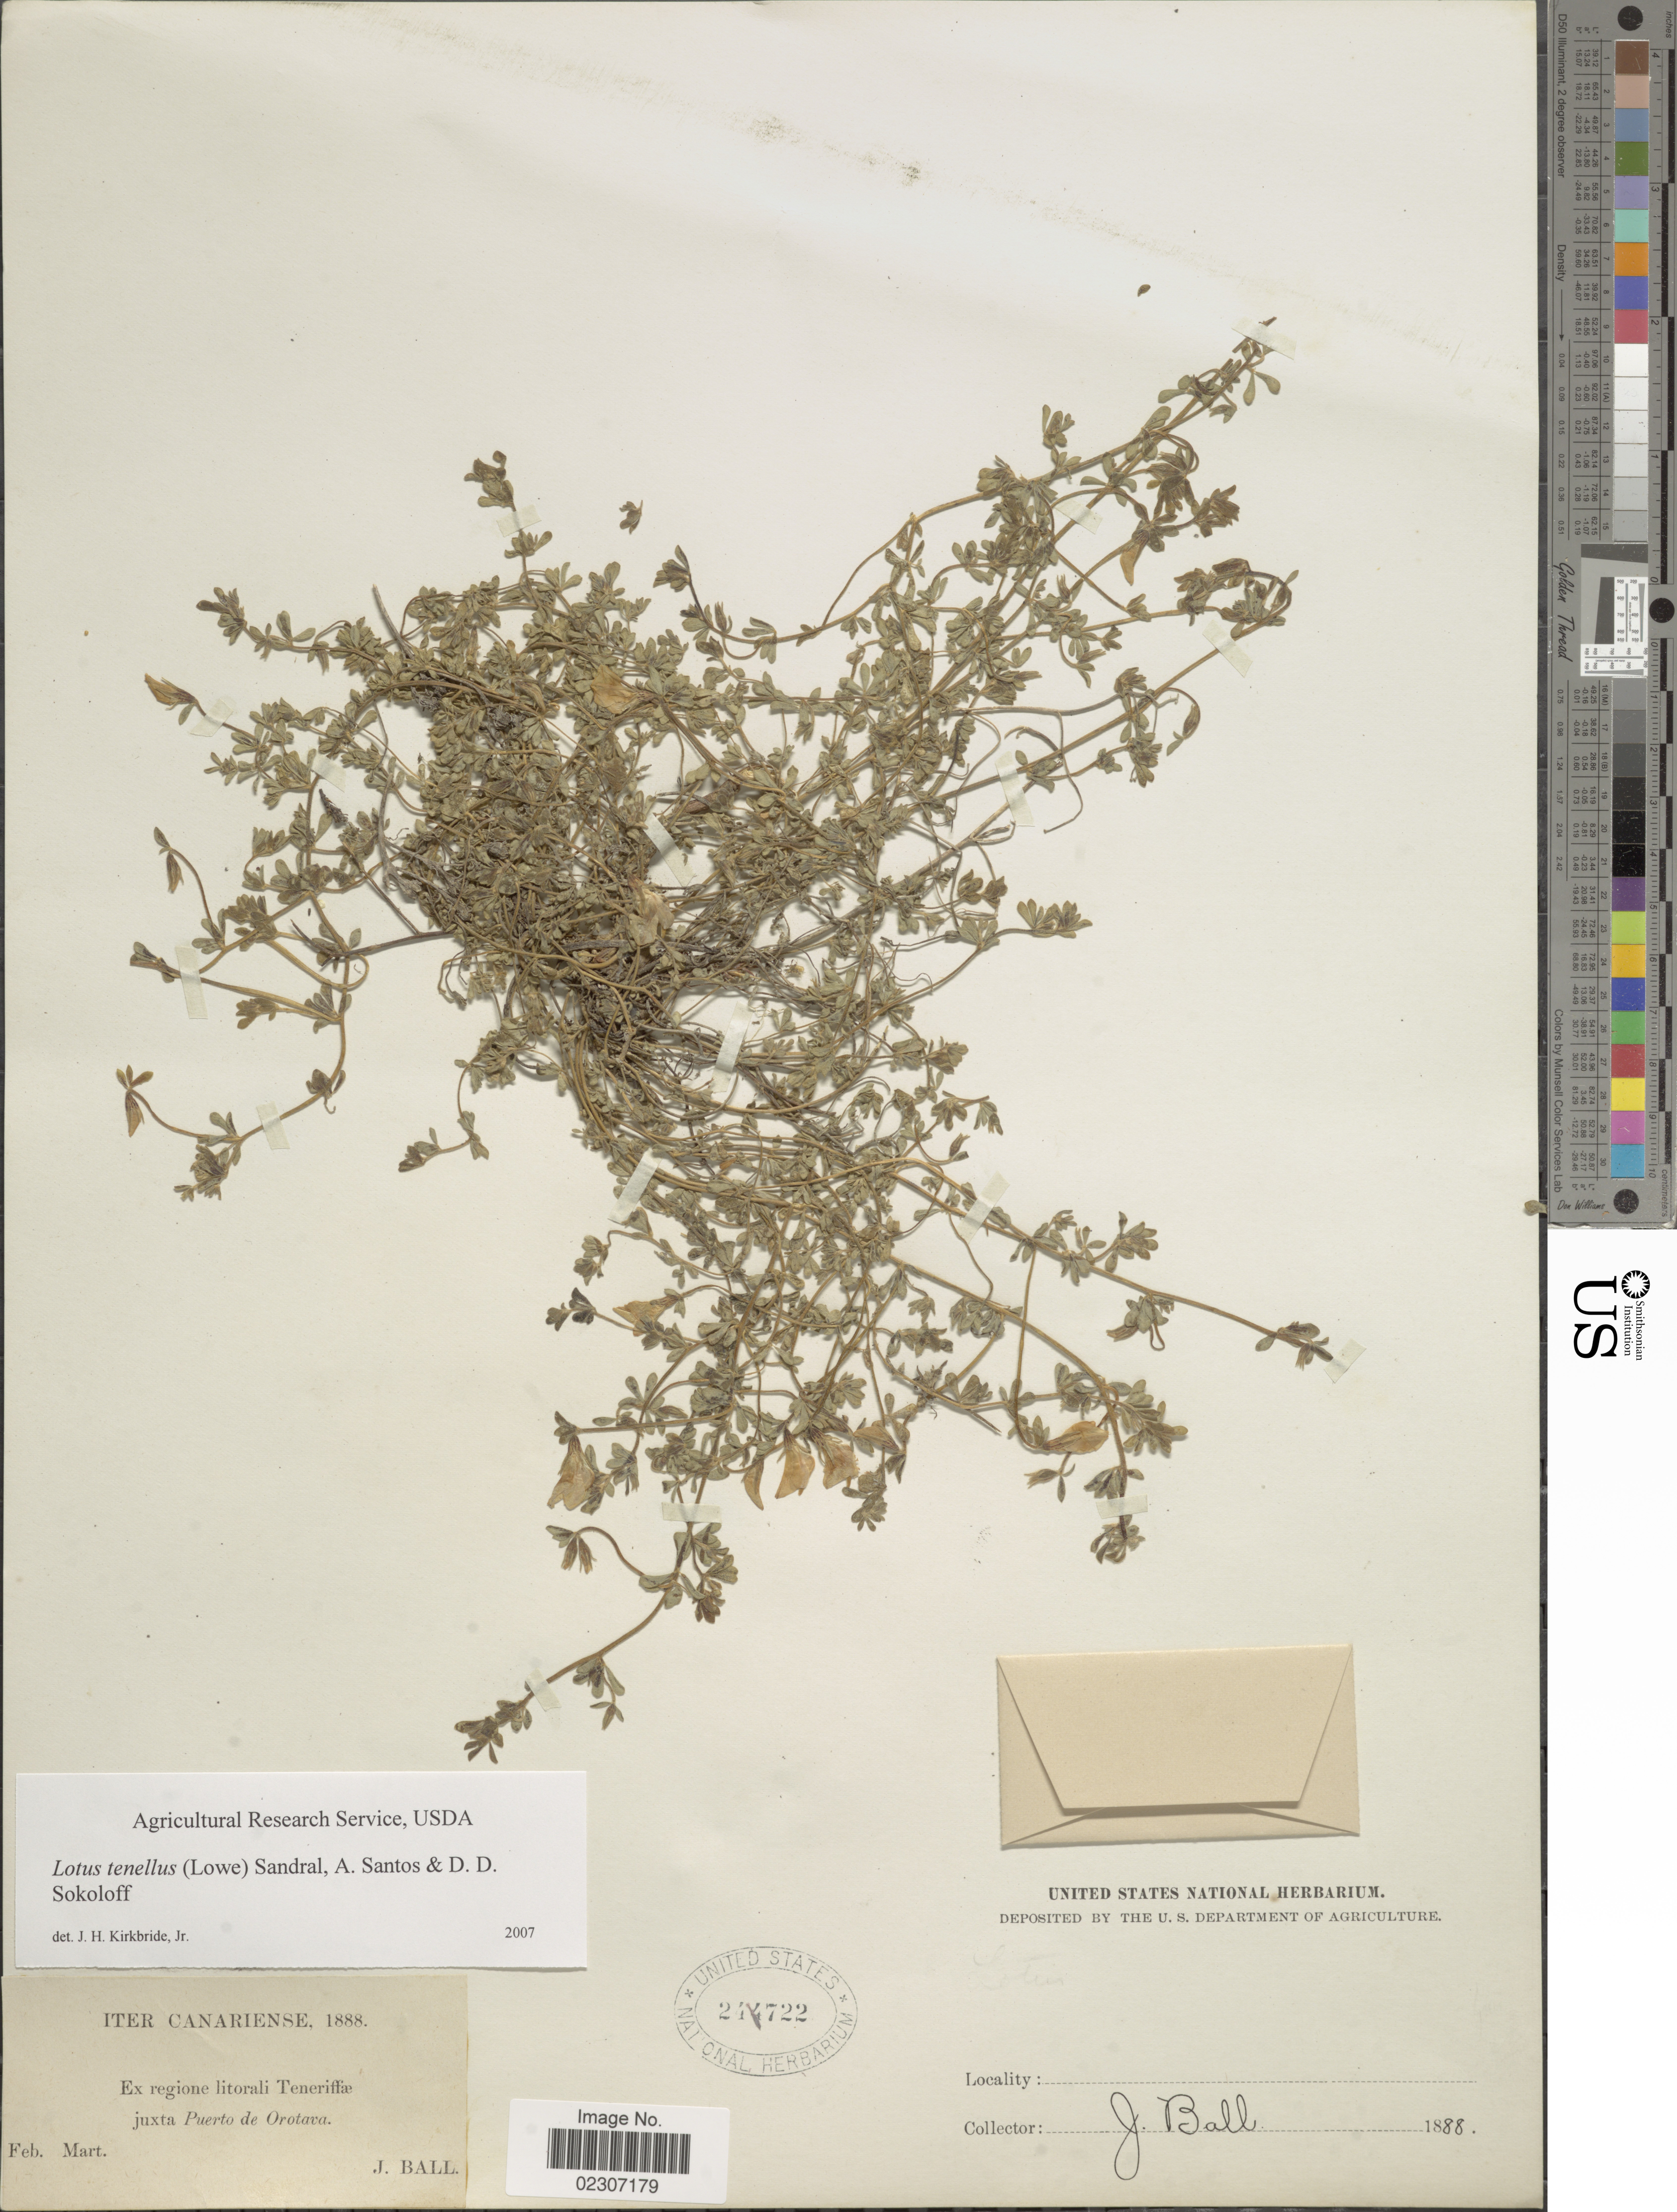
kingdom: Plantae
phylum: Tracheophyta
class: Magnoliopsida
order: Fabales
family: Fabaceae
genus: Lotus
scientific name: Lotus tenellus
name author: (Lowe) Sandral et al.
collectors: J. Ball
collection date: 1888-02/1888-03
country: Spain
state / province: Canarias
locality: Canariense, regione litorali Teneriffae juxta Puerto de Oratava.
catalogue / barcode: US 244722